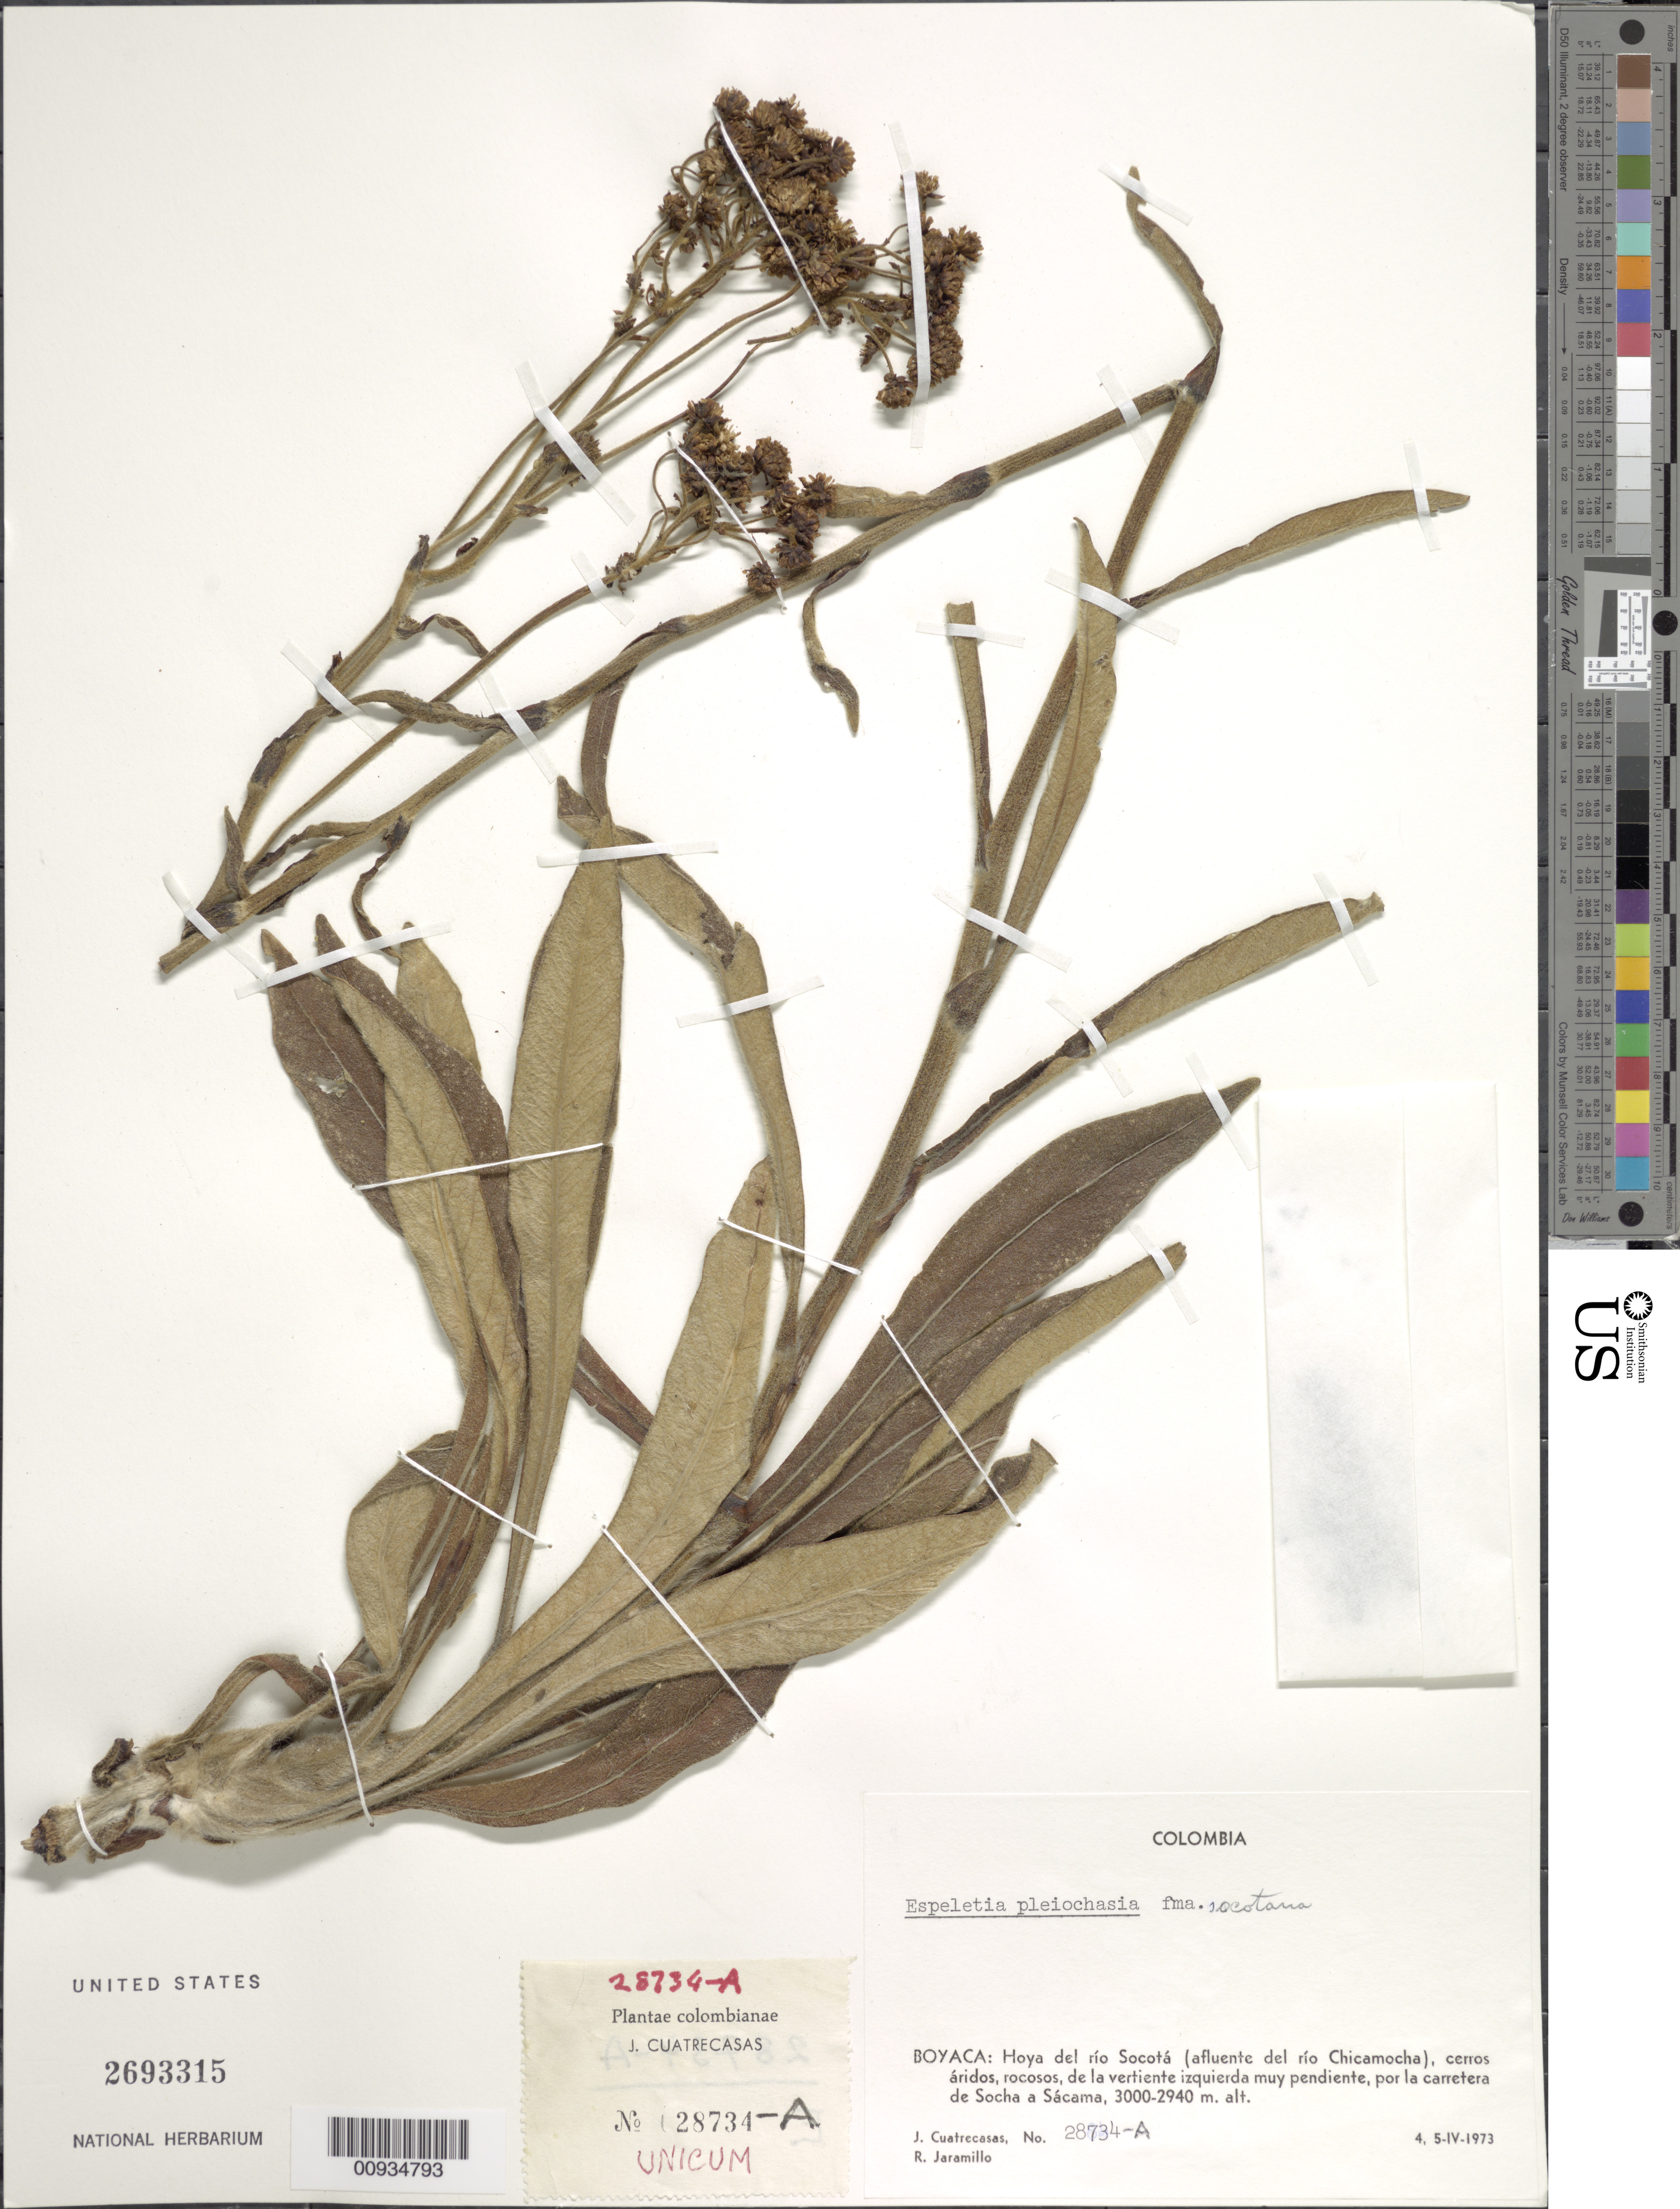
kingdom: Plantae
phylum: Tracheophyta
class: Magnoliopsida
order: Asterales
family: Asteraceae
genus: Espeletiopsis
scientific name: Espeletiopsis pleichasia var. socotana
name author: Cuatrec.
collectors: J. Cuatrecasas & R. Jaramillo M.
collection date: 1973-04-04/1973-04-05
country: Colombia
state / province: Boyacá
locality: Hoya del Río Socotá (afluente del Río Chicamocha), cerros áridos, rocosos, de la vertiente izquierda muy pendiente, por la carretera de Socha a Sácama.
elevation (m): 2940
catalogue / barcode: US 2693315